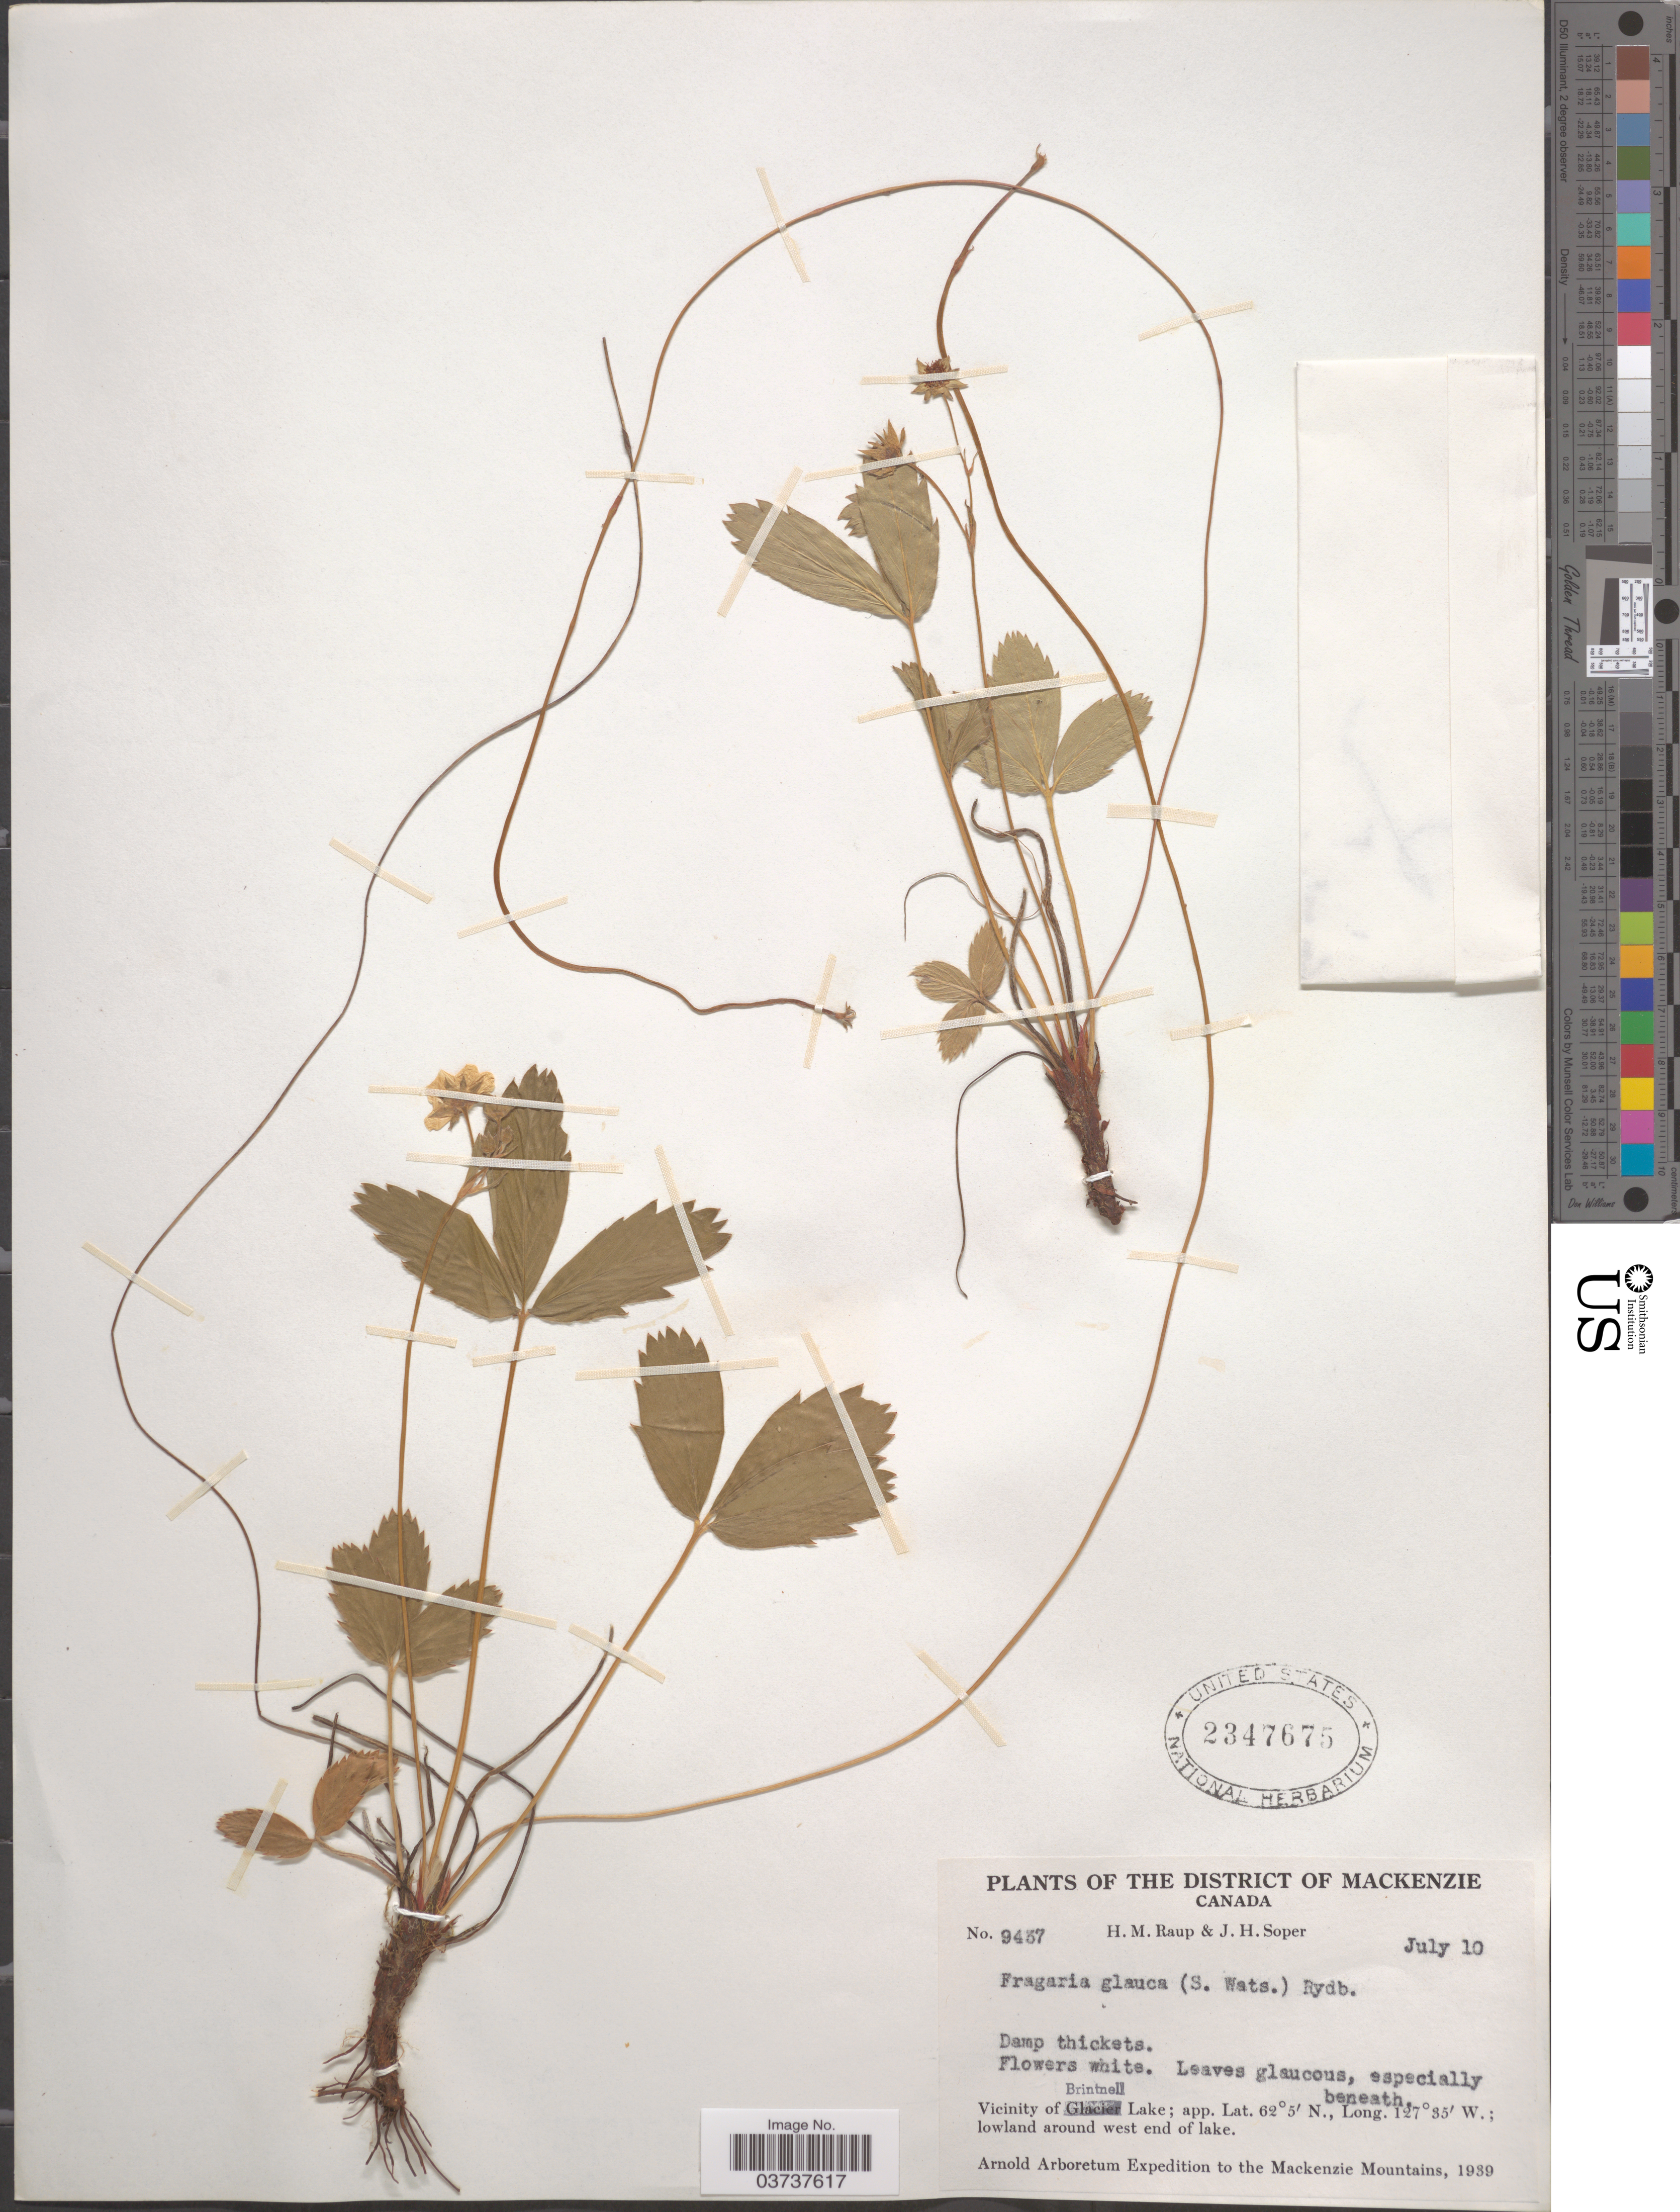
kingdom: Plantae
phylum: Tracheophyta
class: Magnoliopsida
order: Rosales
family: Rosaceae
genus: Fragaria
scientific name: Fragaria virginiana subsp. glauca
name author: (S. Watson) Staudt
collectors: H. Raup & J. H. Soper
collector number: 9437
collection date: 1939-07-10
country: Canada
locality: The District of Mackenzie. Vicinity of Brintnell Lake; lowland around west end of lake. Mackenzie Mountains.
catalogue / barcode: US 2347675